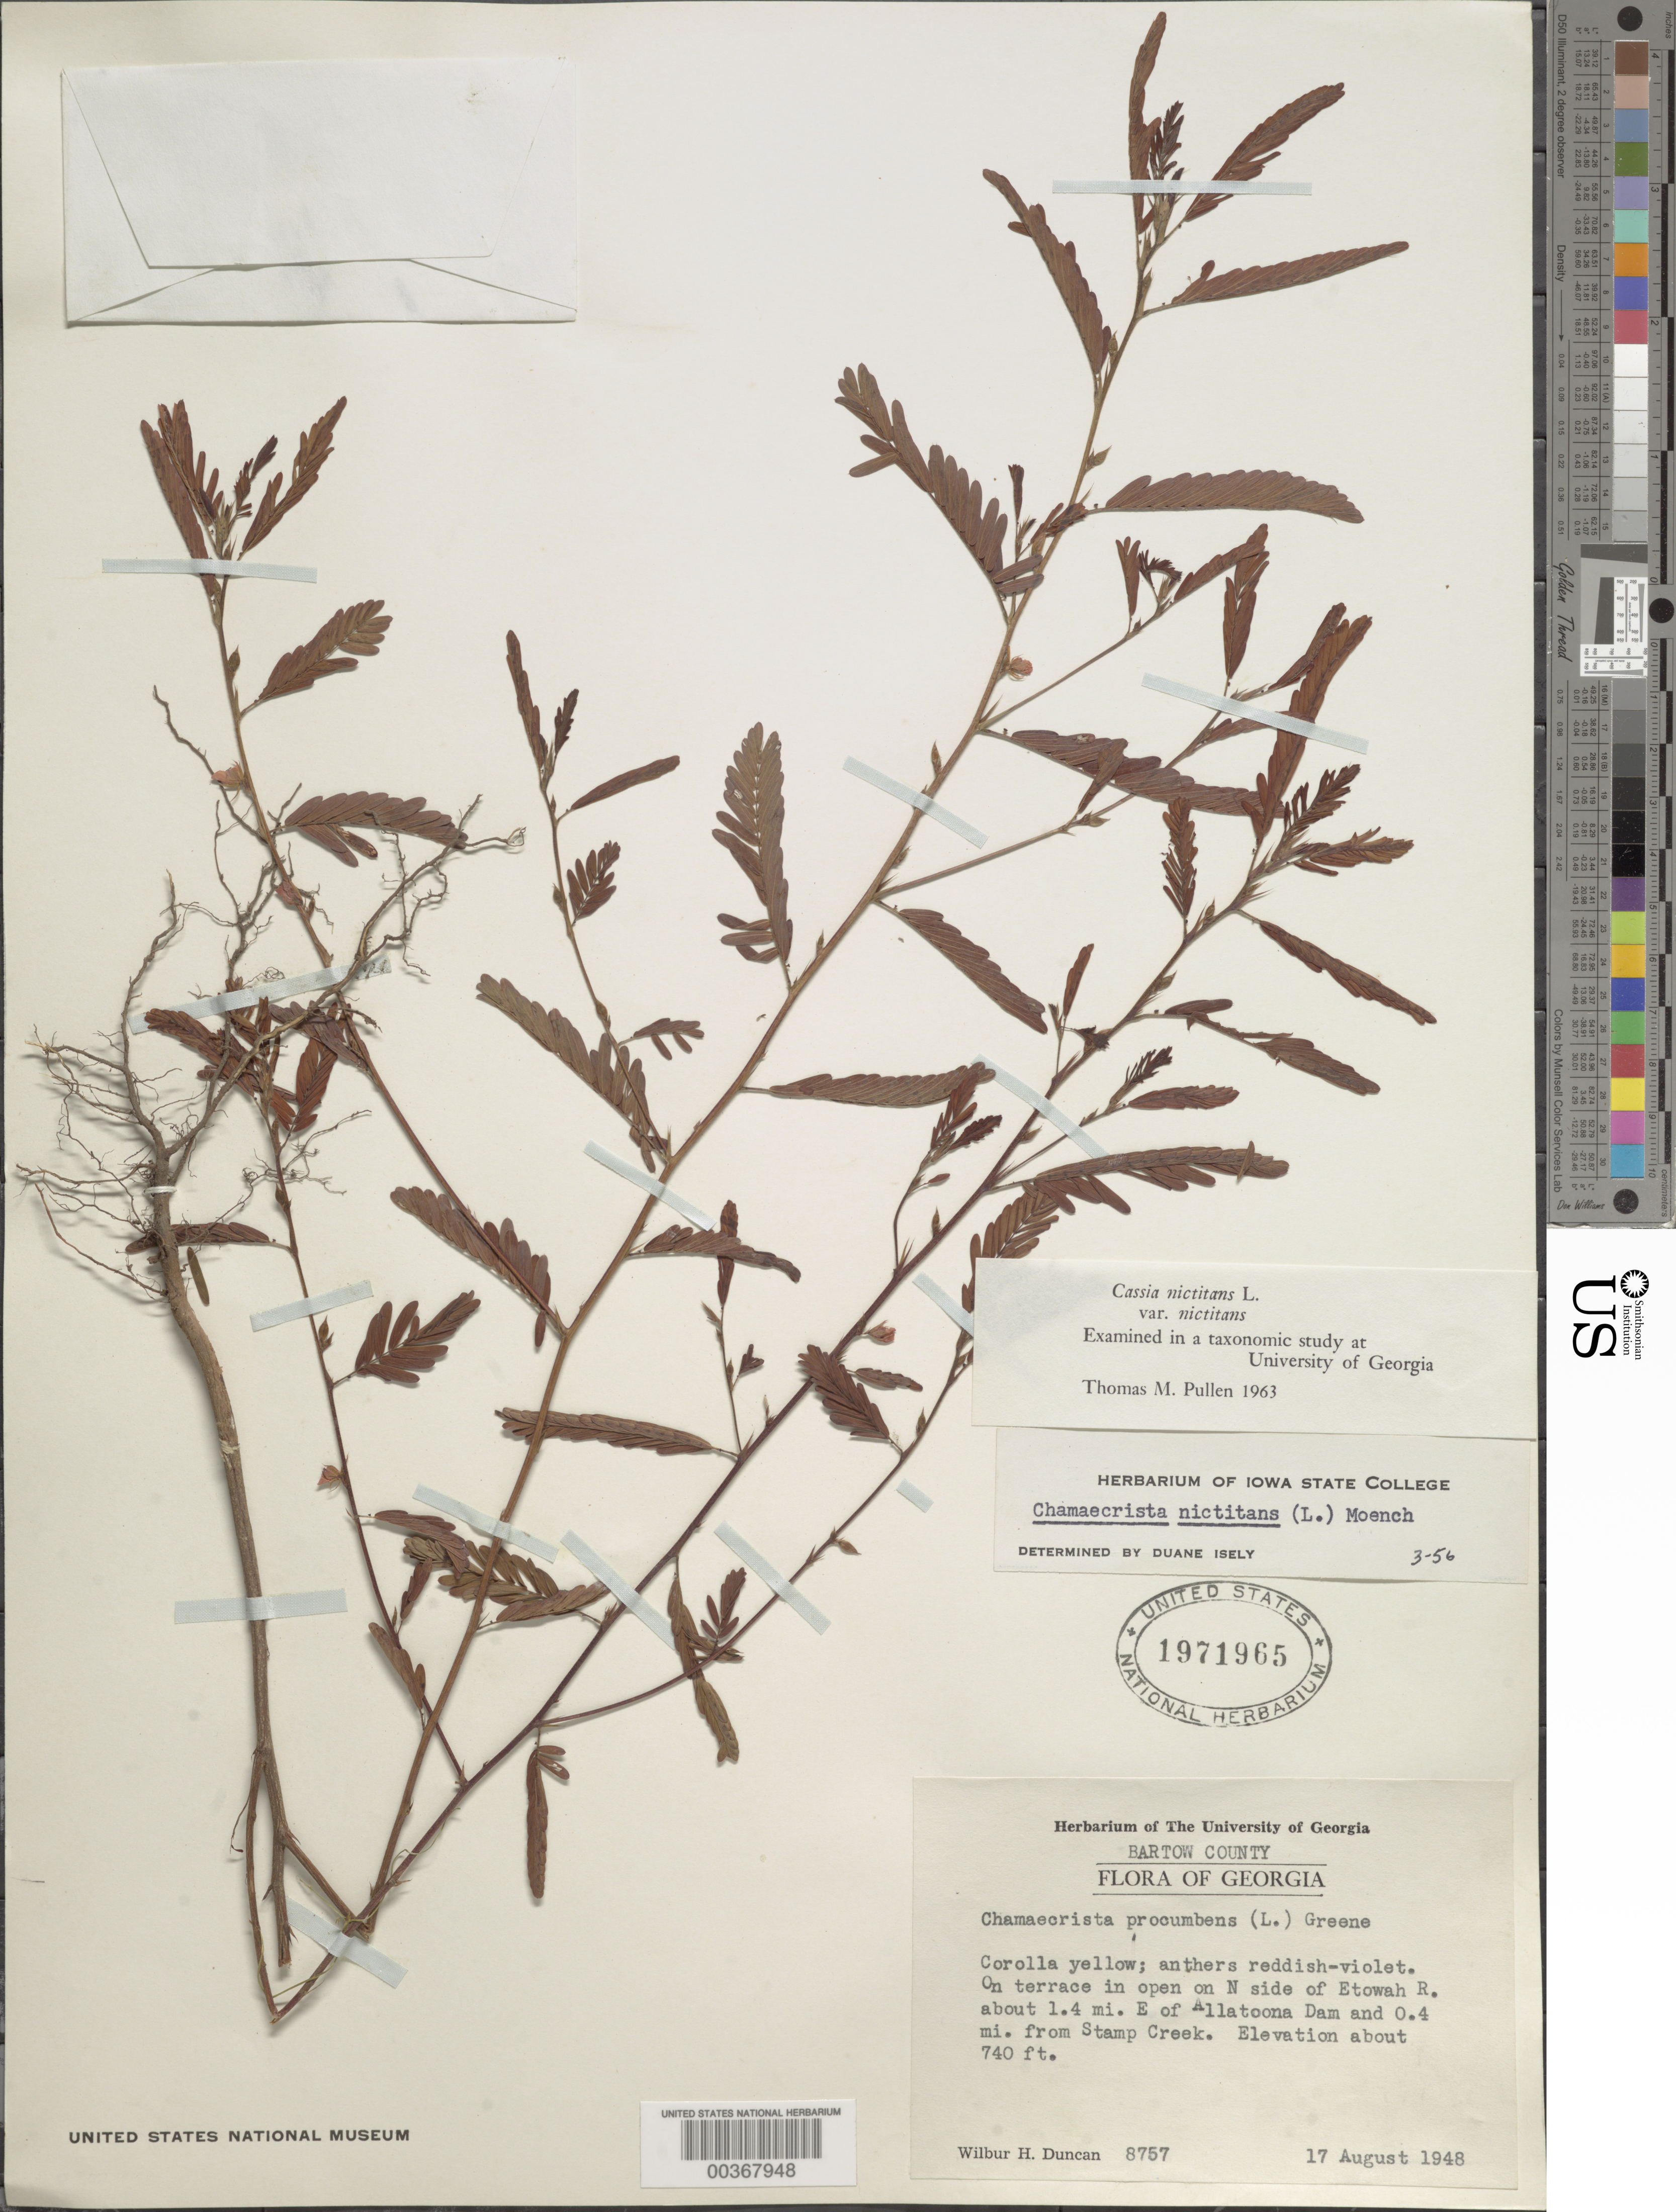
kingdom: Plantae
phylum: Tracheophyta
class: Magnoliopsida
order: Fabales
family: Fabaceae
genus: Chamaecrista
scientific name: Chamaecrista nictitans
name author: (L.) Moench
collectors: W. H. Duncan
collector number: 8757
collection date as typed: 17 Aug 1948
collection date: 1948-08-17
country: United States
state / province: Georgia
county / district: Bartow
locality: N side of etowah river, about 1.4 mi e of allatoona dam and 0/4 mi from stamp creek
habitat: On terrace in open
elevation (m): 226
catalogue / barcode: US 1971965